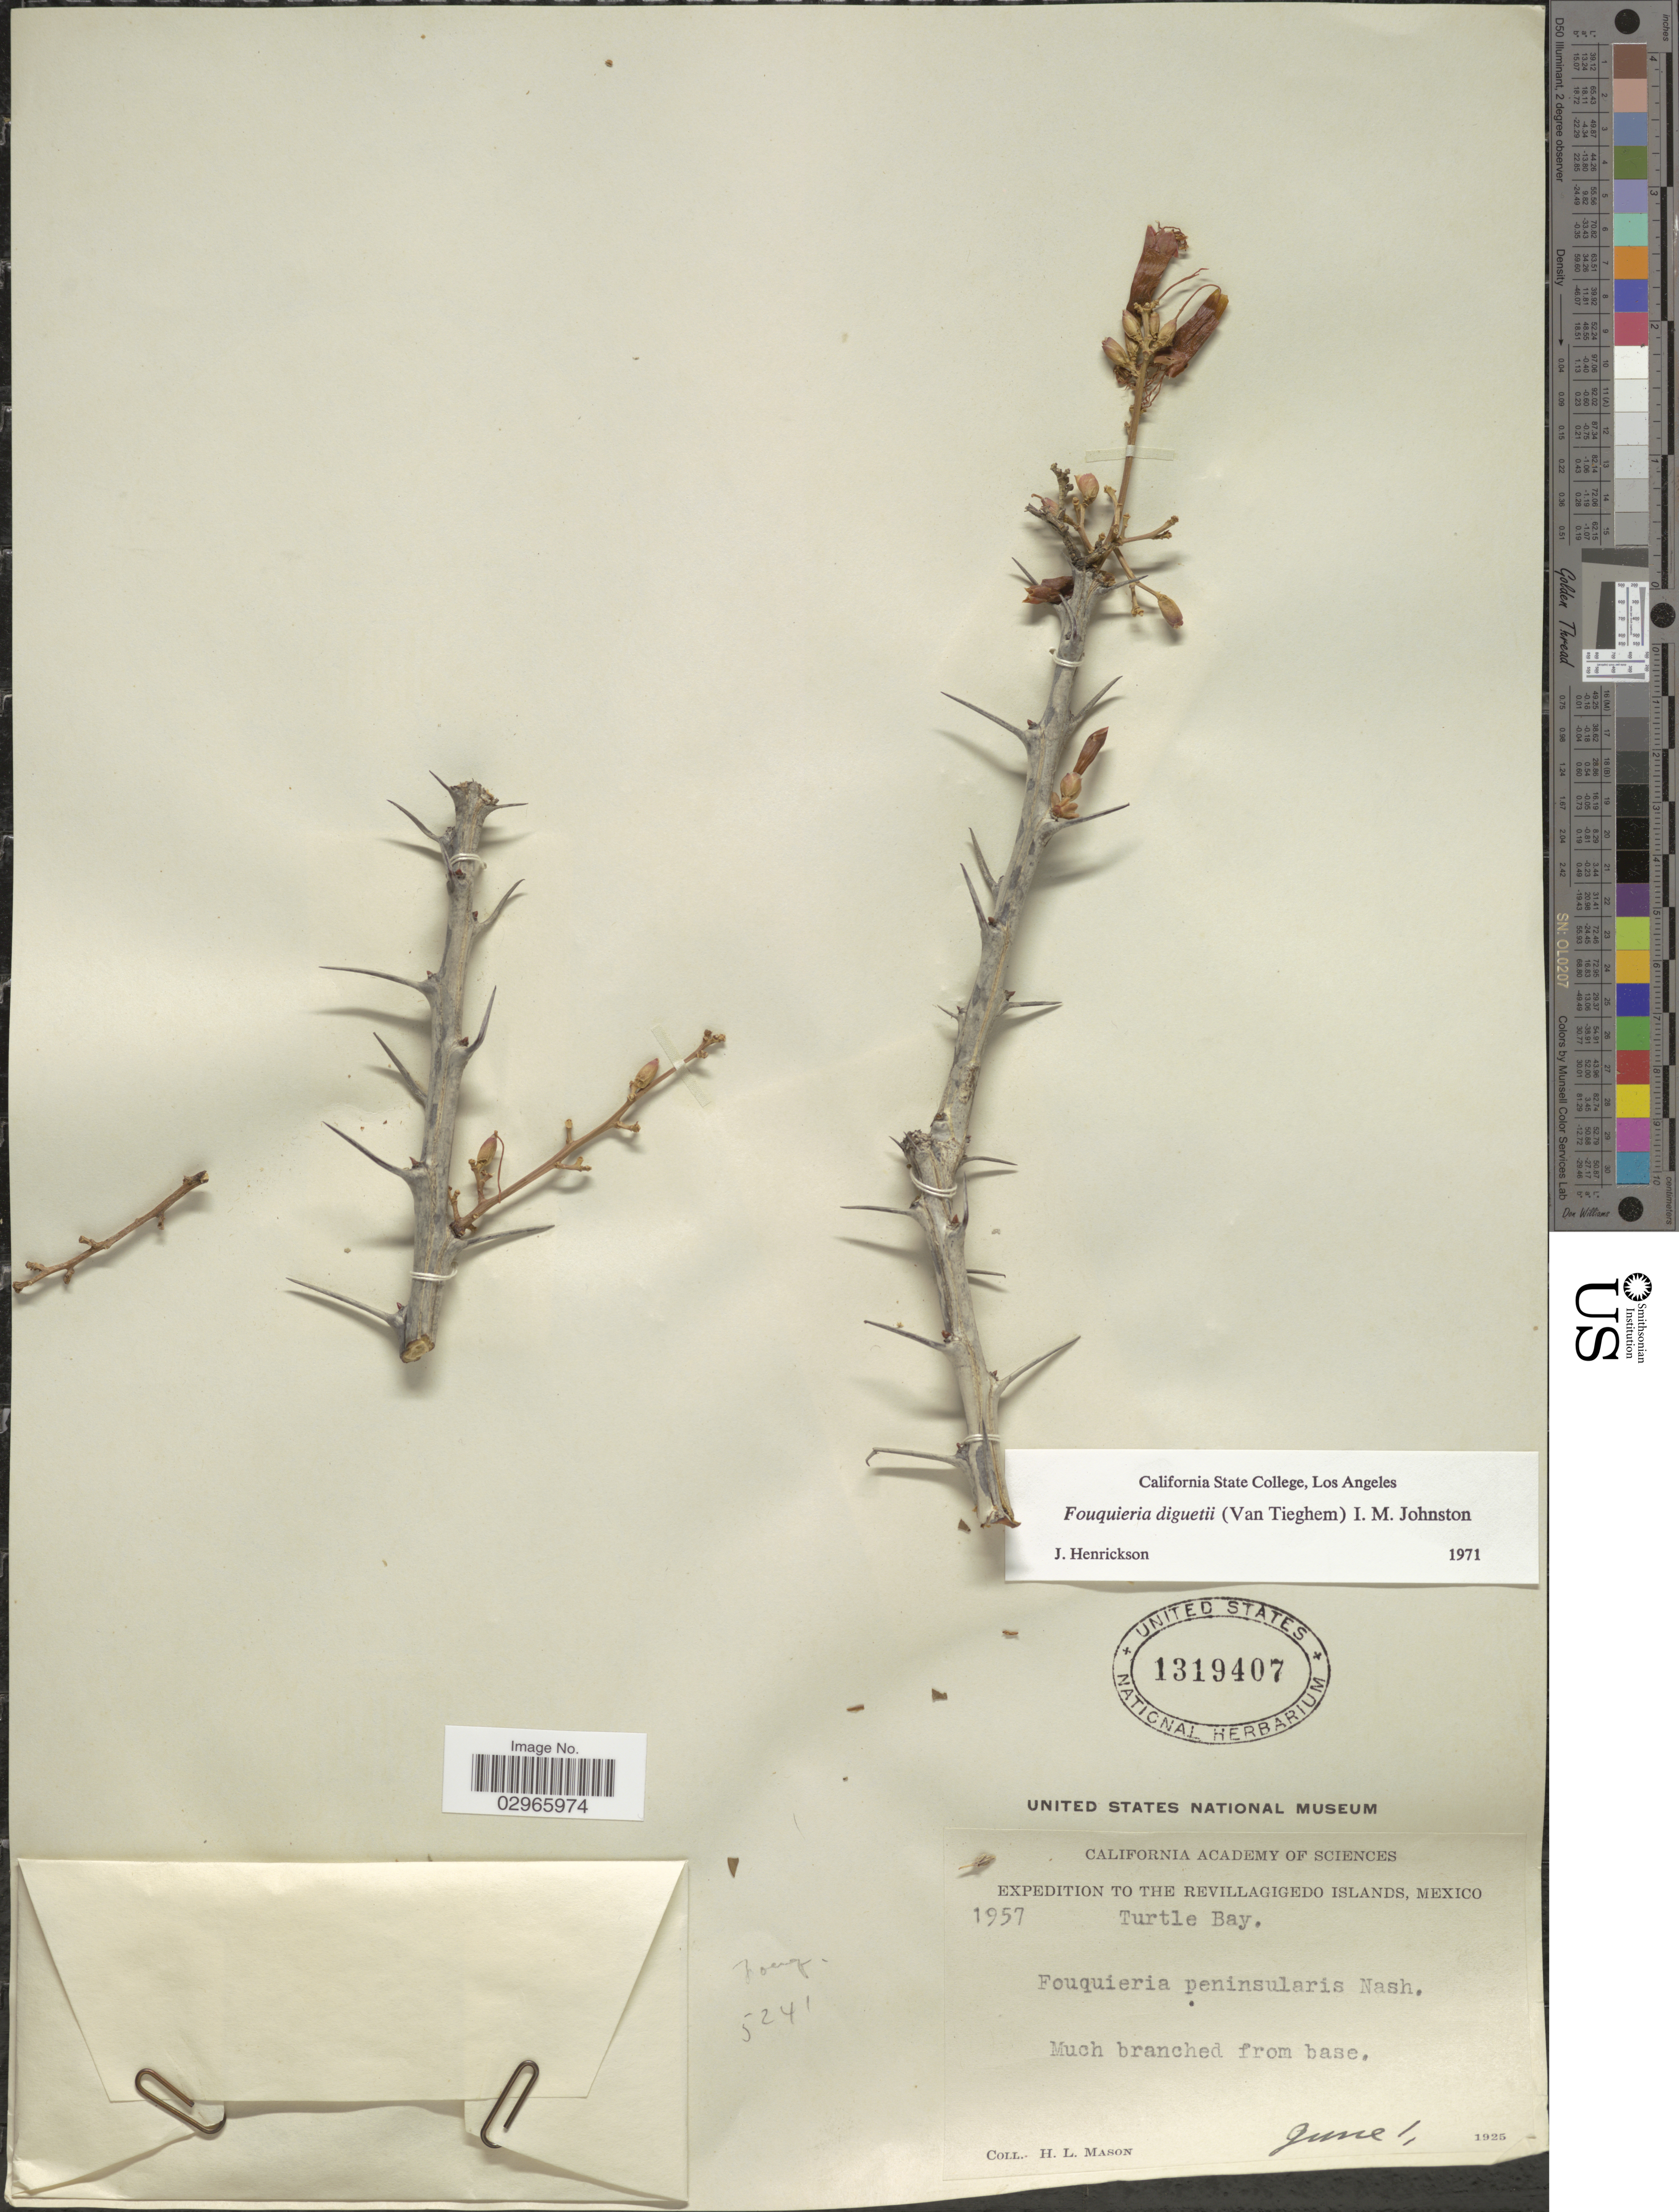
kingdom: Plantae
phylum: Tracheophyta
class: Magnoliopsida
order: Ericales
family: Fouquieriaceae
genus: Fouquieria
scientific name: Fouquieria diguetii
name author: (Tiegh.) I.M. Johnst.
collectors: H. L. Mason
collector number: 1957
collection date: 1925-06-01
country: Mexico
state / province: Colima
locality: The Revillagigedo Islands, Turtle Bay.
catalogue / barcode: US 1319407